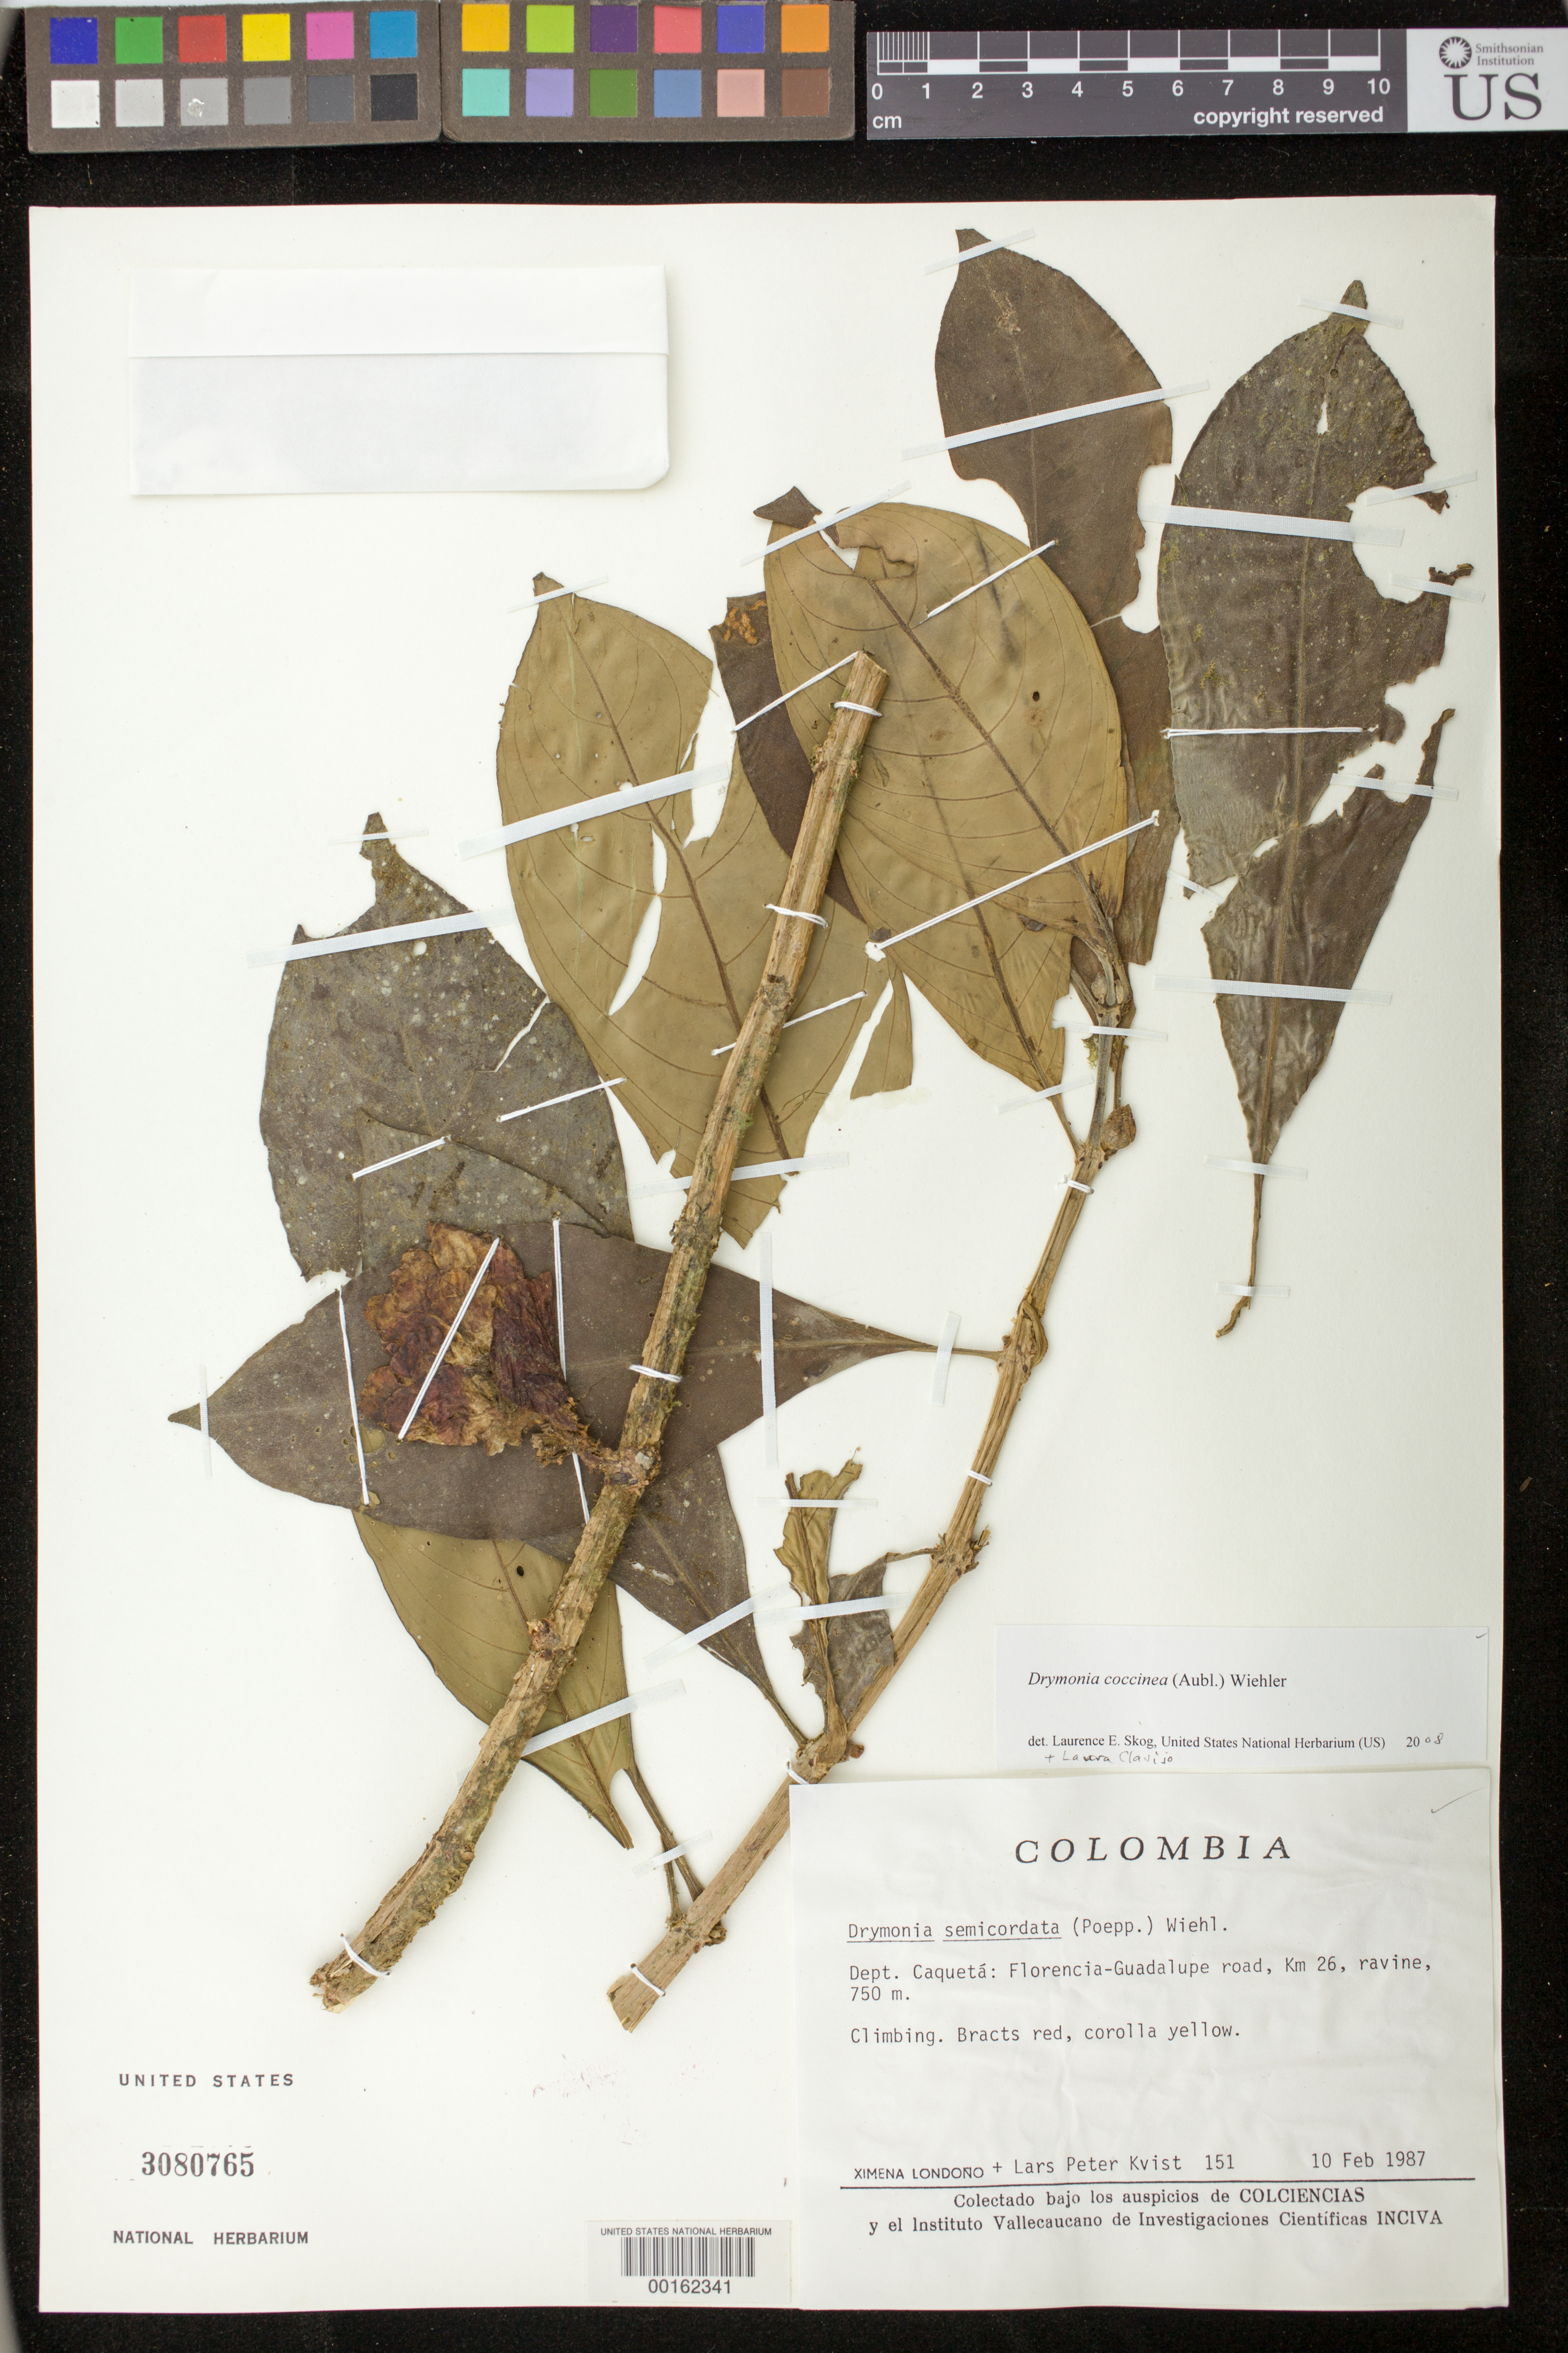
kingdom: Plantae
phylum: Tracheophyta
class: Magnoliopsida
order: Lamiales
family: Gesneriaceae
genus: Drymonia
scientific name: Drymonia coccinea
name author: (Aubl.) Wiehler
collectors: X. Londoño & L. P. Kvist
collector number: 151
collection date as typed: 10 Feb 1987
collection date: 1987-02-10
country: Colombia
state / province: Caquetá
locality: Florencia - Guadalupe road, km 26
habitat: Ravine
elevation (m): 750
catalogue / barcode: US 3080765